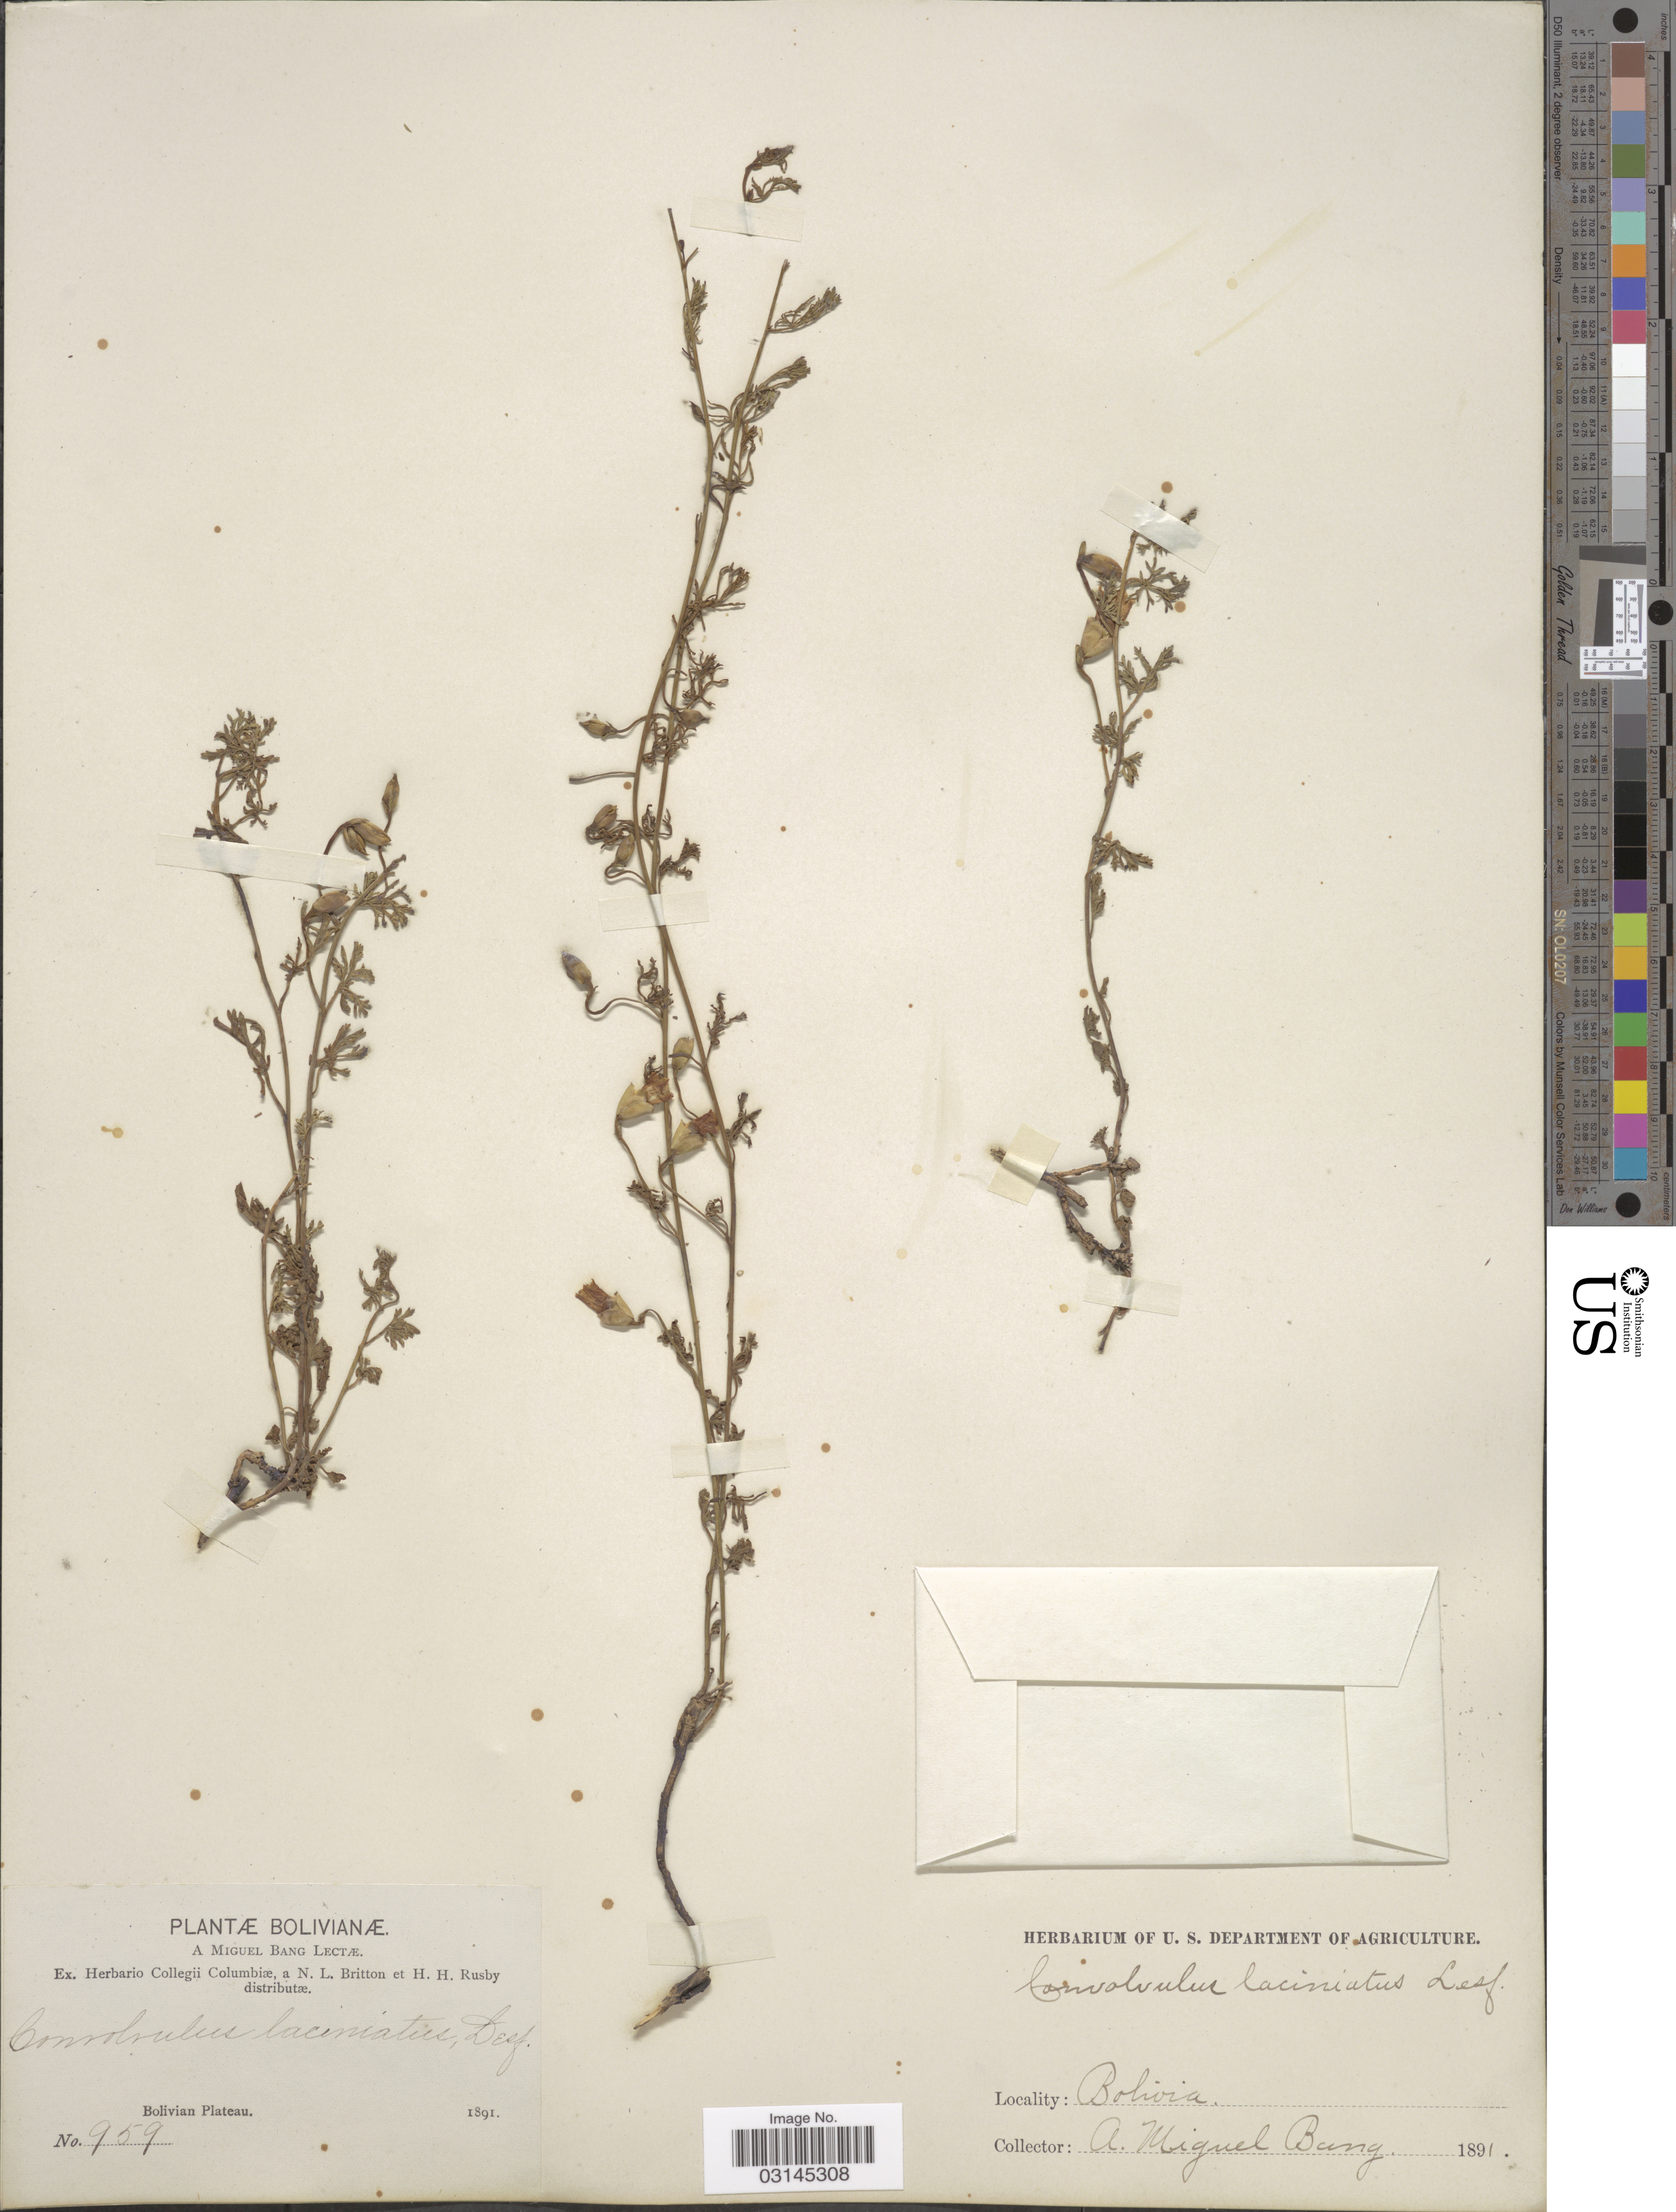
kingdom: Plantae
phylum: Tracheophyta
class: Magnoliopsida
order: Solanales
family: Convolvulaceae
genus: Convolvulus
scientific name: Convolvulus laciniatus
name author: Desr.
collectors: M. Bang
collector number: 959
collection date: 1891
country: Bolivia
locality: Bolivian Plateau.